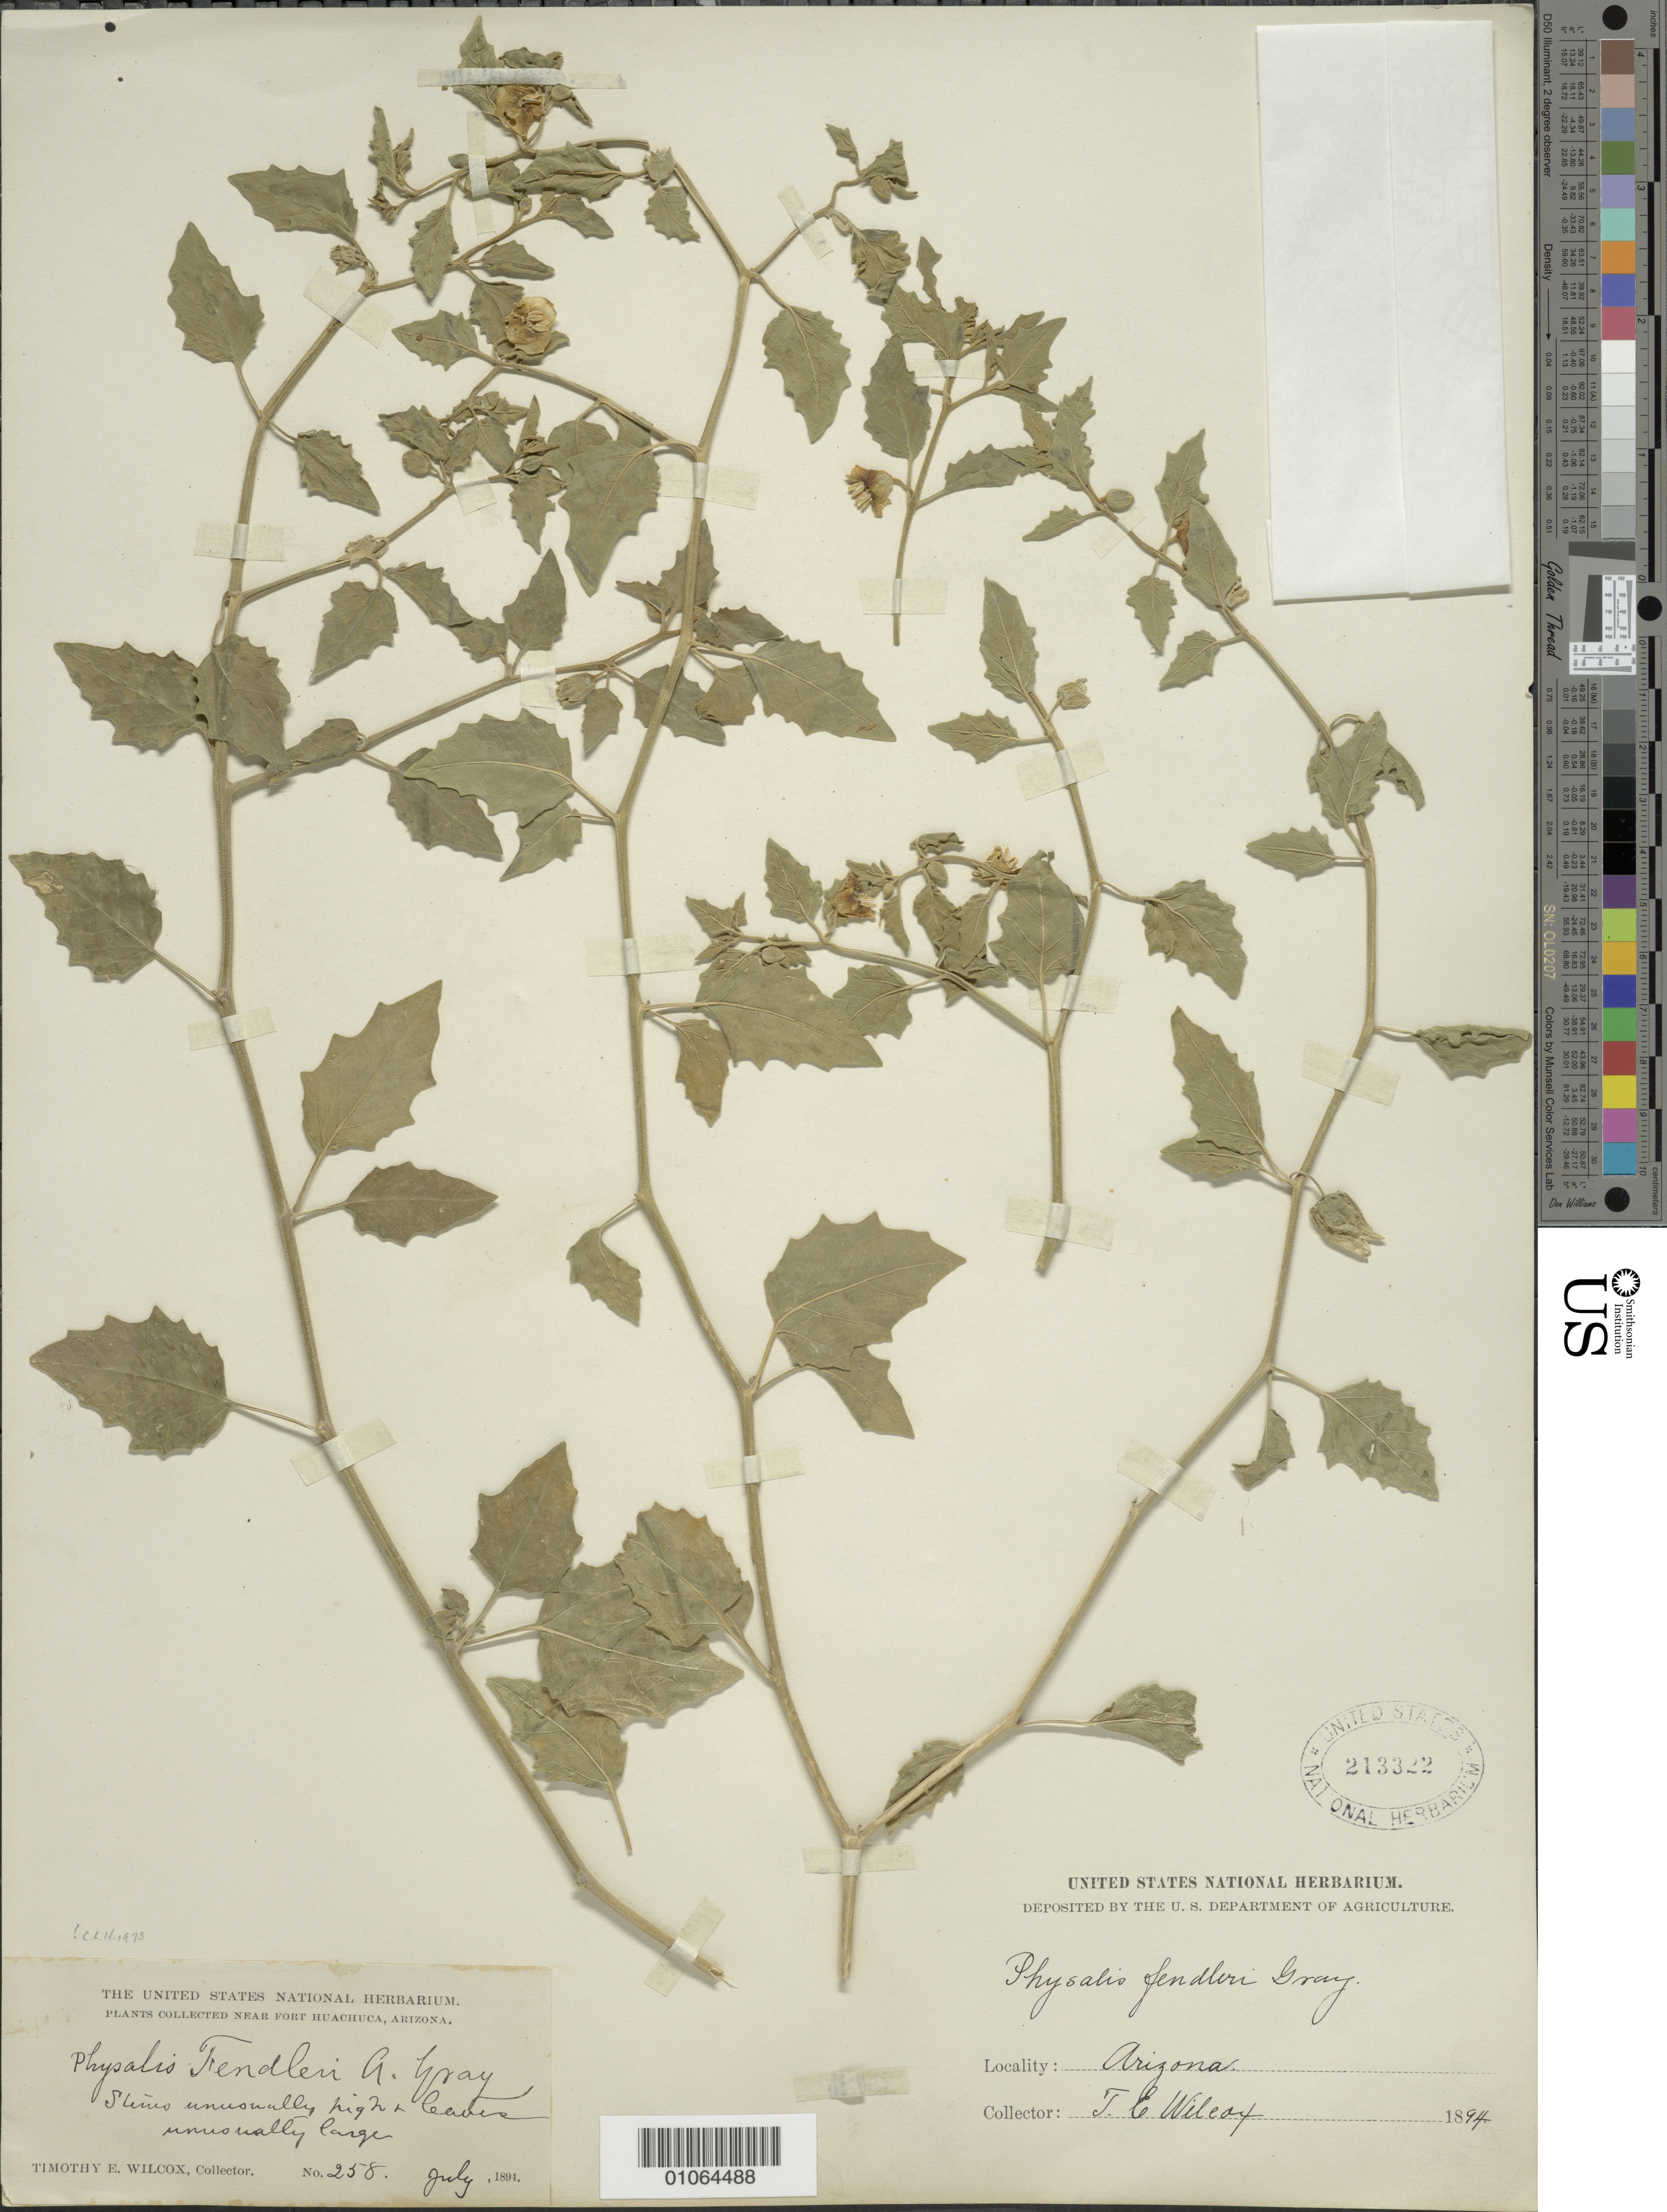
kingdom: Plantae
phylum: Tracheophyta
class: Magnoliopsida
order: Solanales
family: Solanaceae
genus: Physalis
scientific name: Physalis fendleri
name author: A. Gray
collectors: T. E. Wilcox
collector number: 258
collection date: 1894-07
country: United States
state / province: Arizona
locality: Near Fort Huachuca.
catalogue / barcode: US 213322